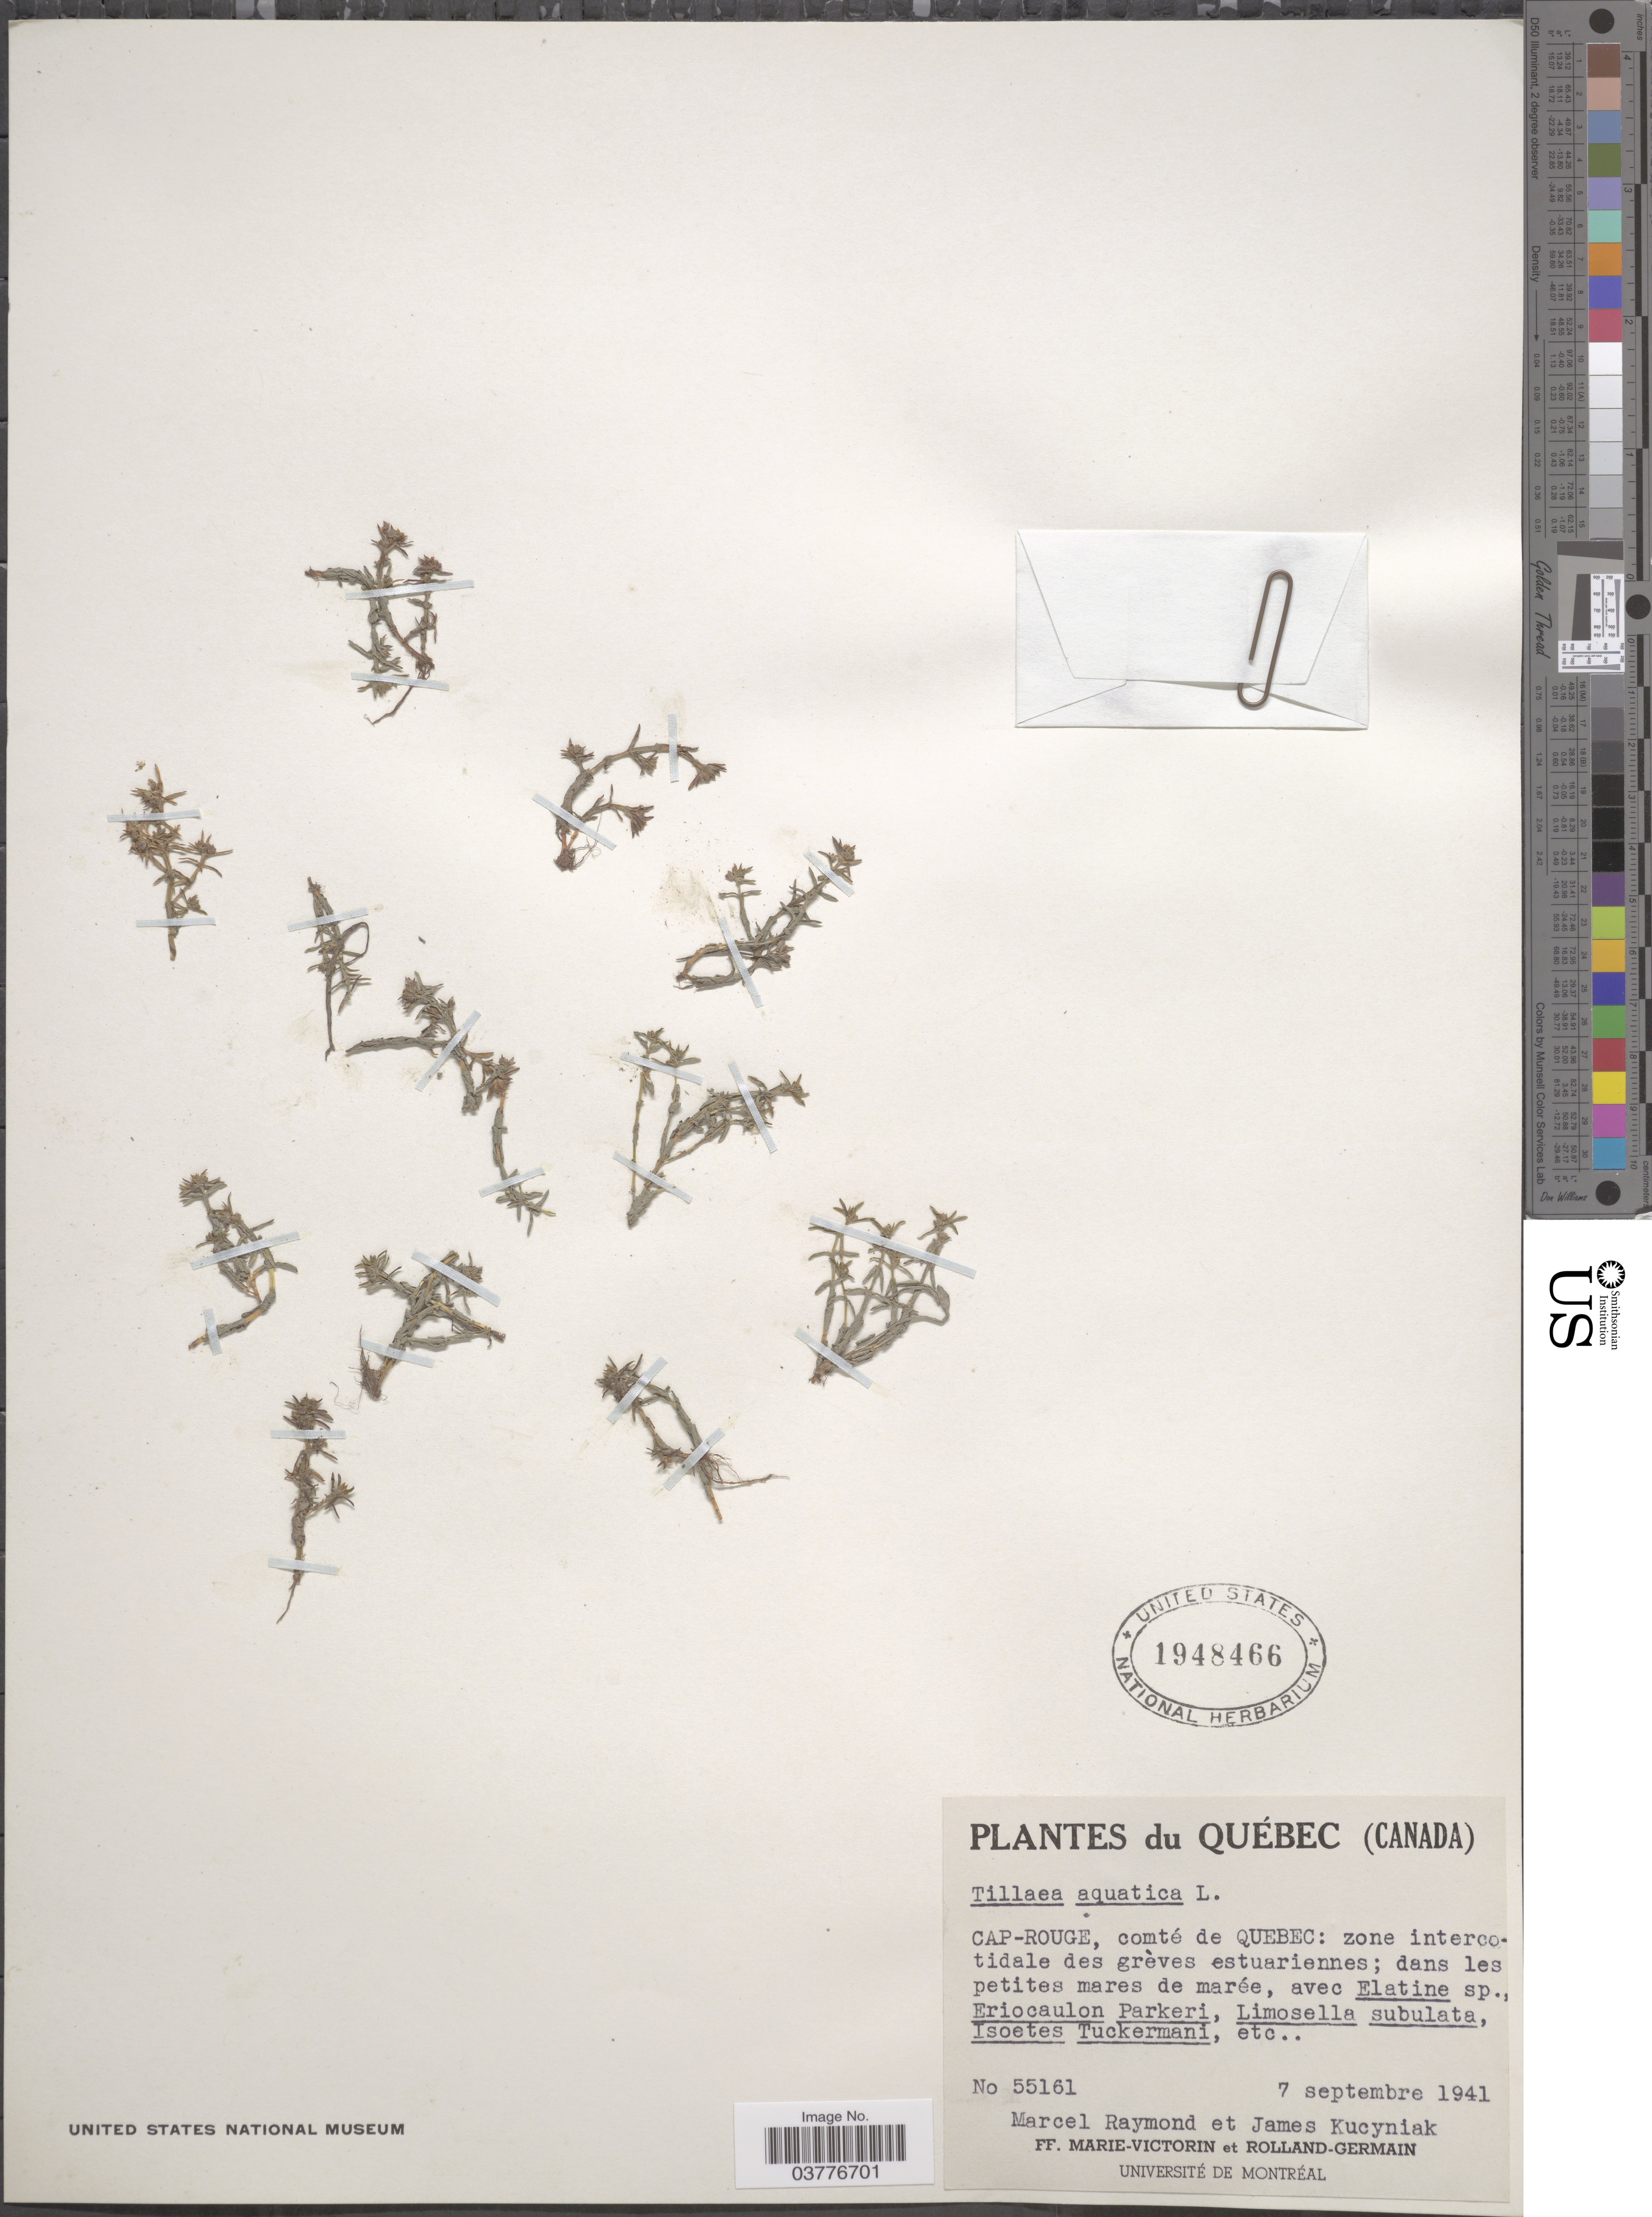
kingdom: Plantae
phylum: Tracheophyta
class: Magnoliopsida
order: Saxifragales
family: Crassulaceae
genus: Crassula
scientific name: Crassula aquatica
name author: (L.) Schönland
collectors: M. Raymond, J. Kucyniak, F. Marie-Victorin & Rolland-Germain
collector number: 55161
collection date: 1941-09-07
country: Canada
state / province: Quebec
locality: Cap-Rouge, comté de Quebec: zone intercotidale des grèves estuariennes.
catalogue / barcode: US 1948466